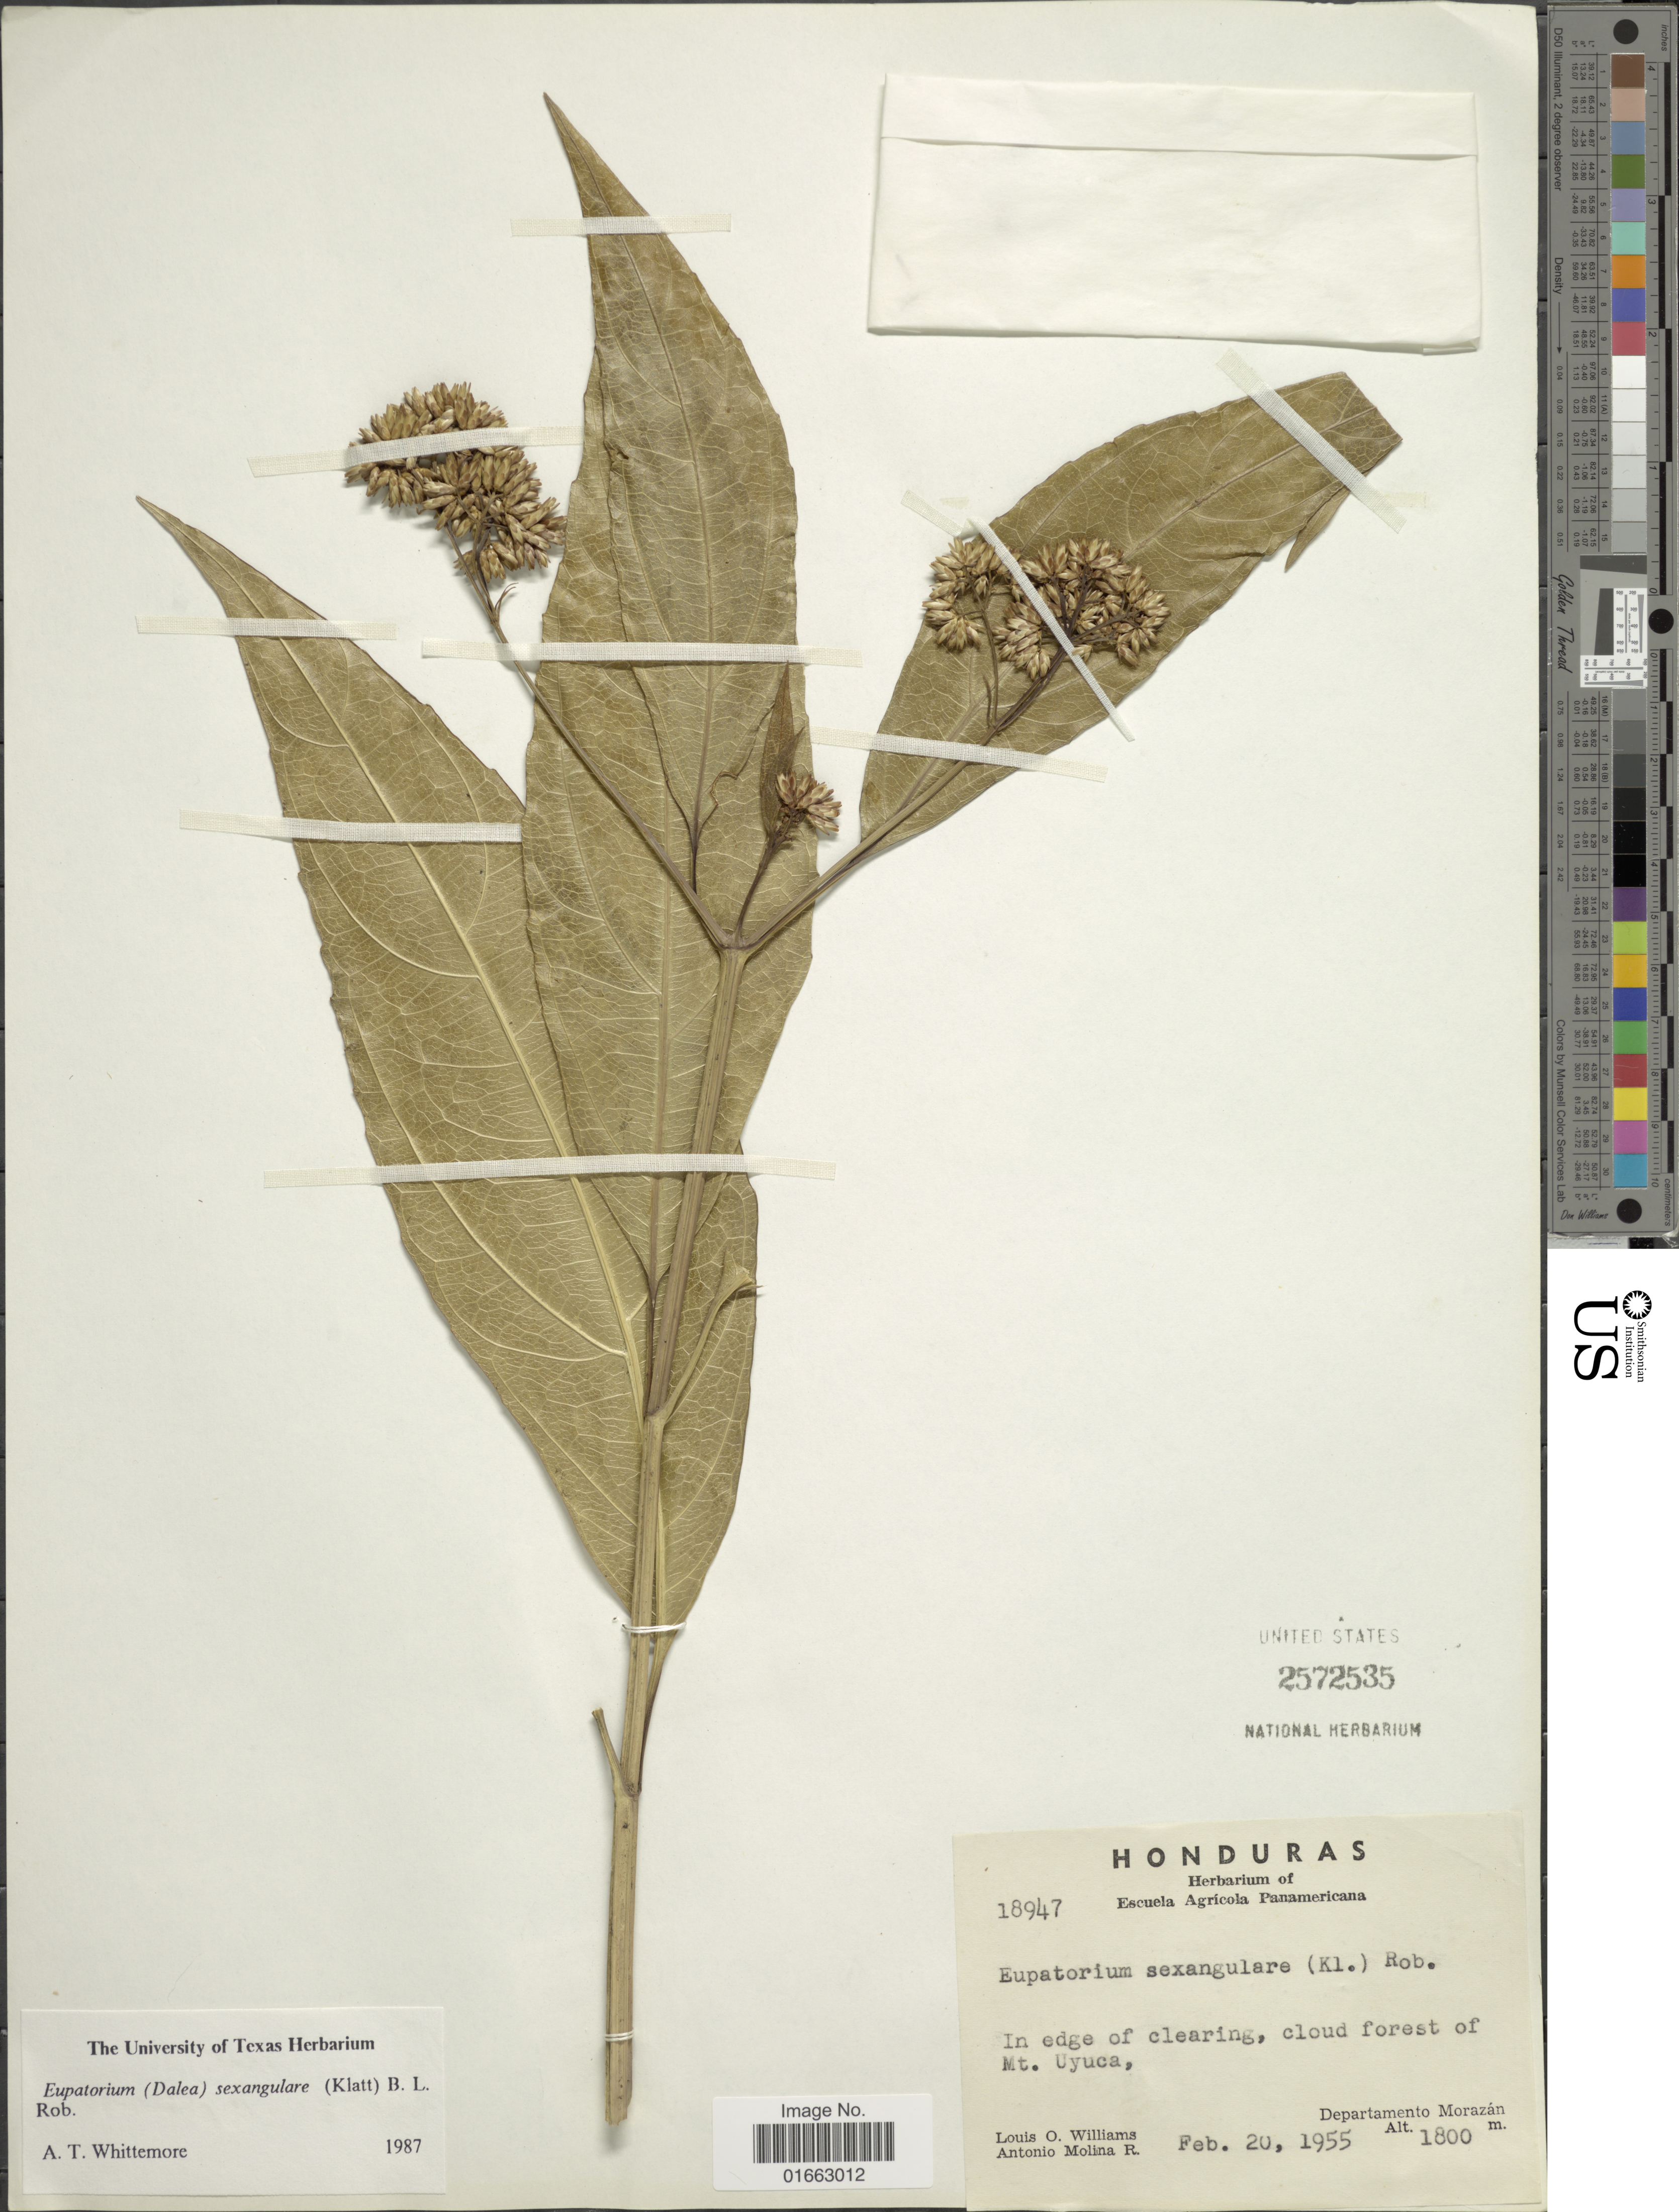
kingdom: Plantae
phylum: Tracheophyta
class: Magnoliopsida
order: Asterales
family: Asteraceae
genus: Critonia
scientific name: Critonia sexangularis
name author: (Klatt) R.M. King & H. Rob.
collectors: L. O. Williams & A. Molina R.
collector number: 18947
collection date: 1955-02-20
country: Honduras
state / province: Fco. Morazán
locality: In edge of clearing, cloud forest of Mt. Uyuca, Departamento Morazán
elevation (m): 1800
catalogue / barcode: US 2572535